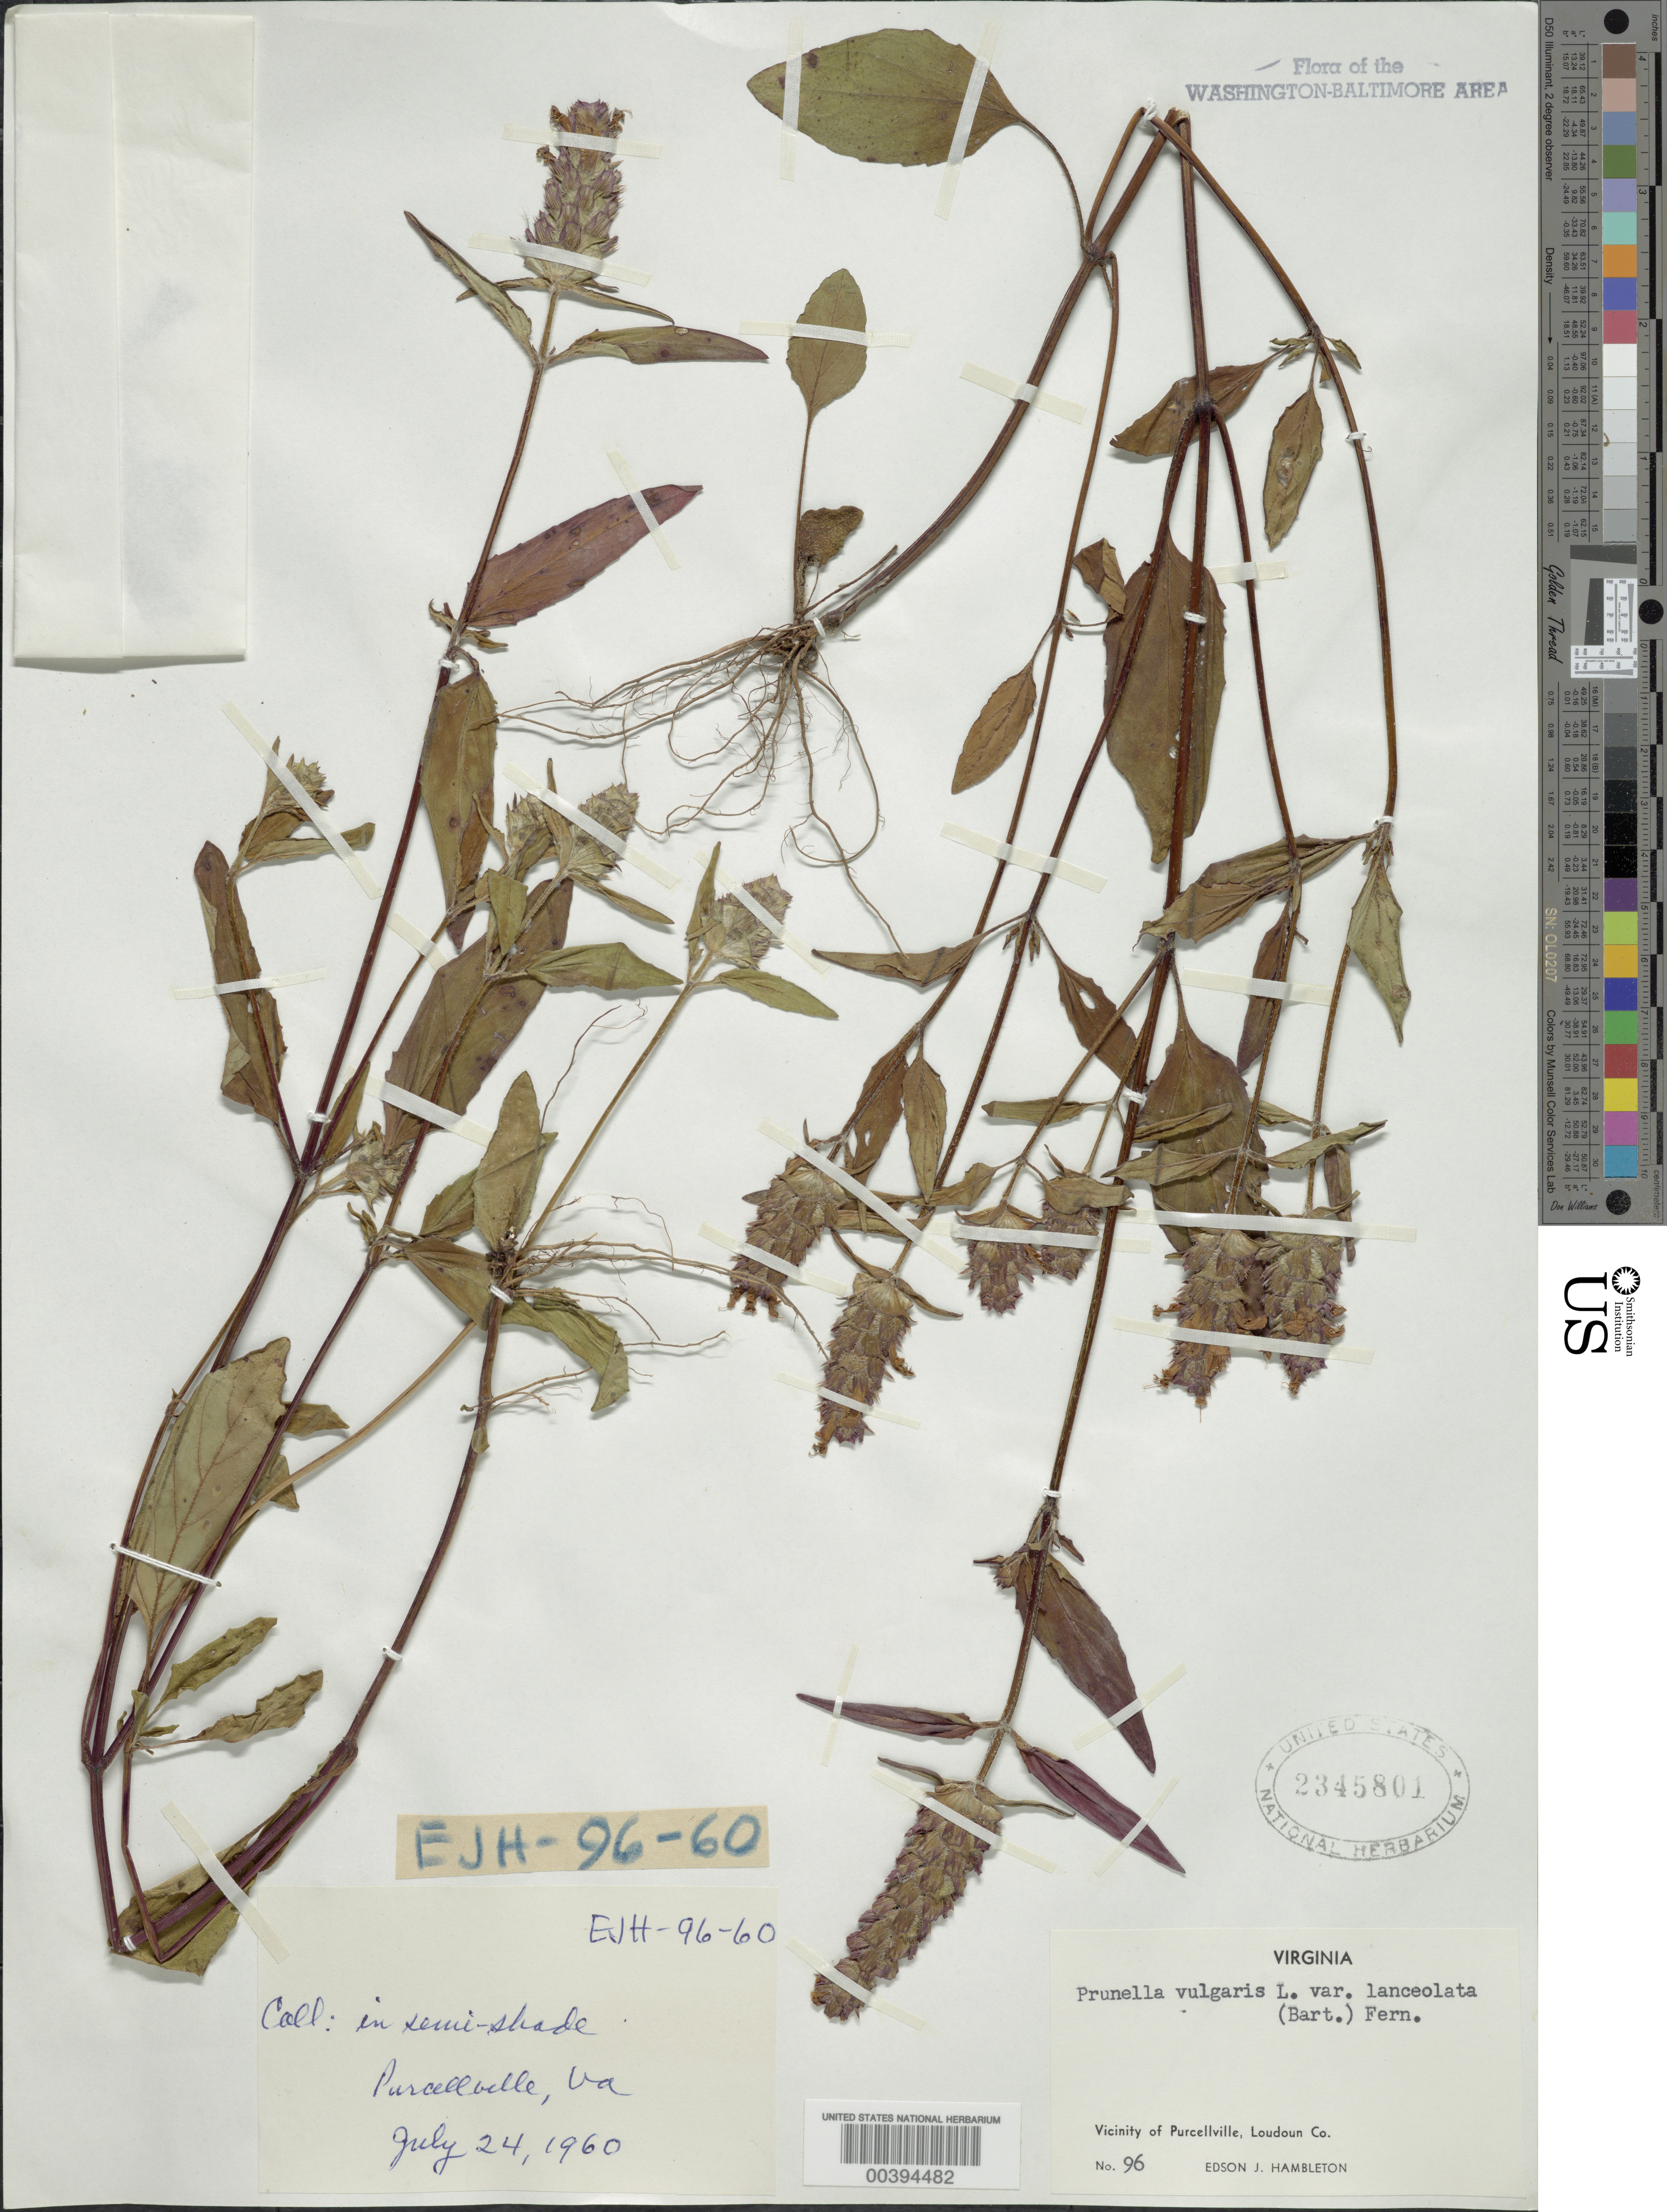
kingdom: Plantae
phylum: Tracheophyta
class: Magnoliopsida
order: Lamiales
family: Lamiaceae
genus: Prunella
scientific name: Prunella vulgaris var. lanceolata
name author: (W.P.C. Barton) Fernald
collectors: E. Hambleton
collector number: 96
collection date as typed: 24 Jul 1960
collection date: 1960-07-24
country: United States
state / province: Virginia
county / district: Loudoun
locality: Purcellville vicinity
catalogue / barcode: US 2345801